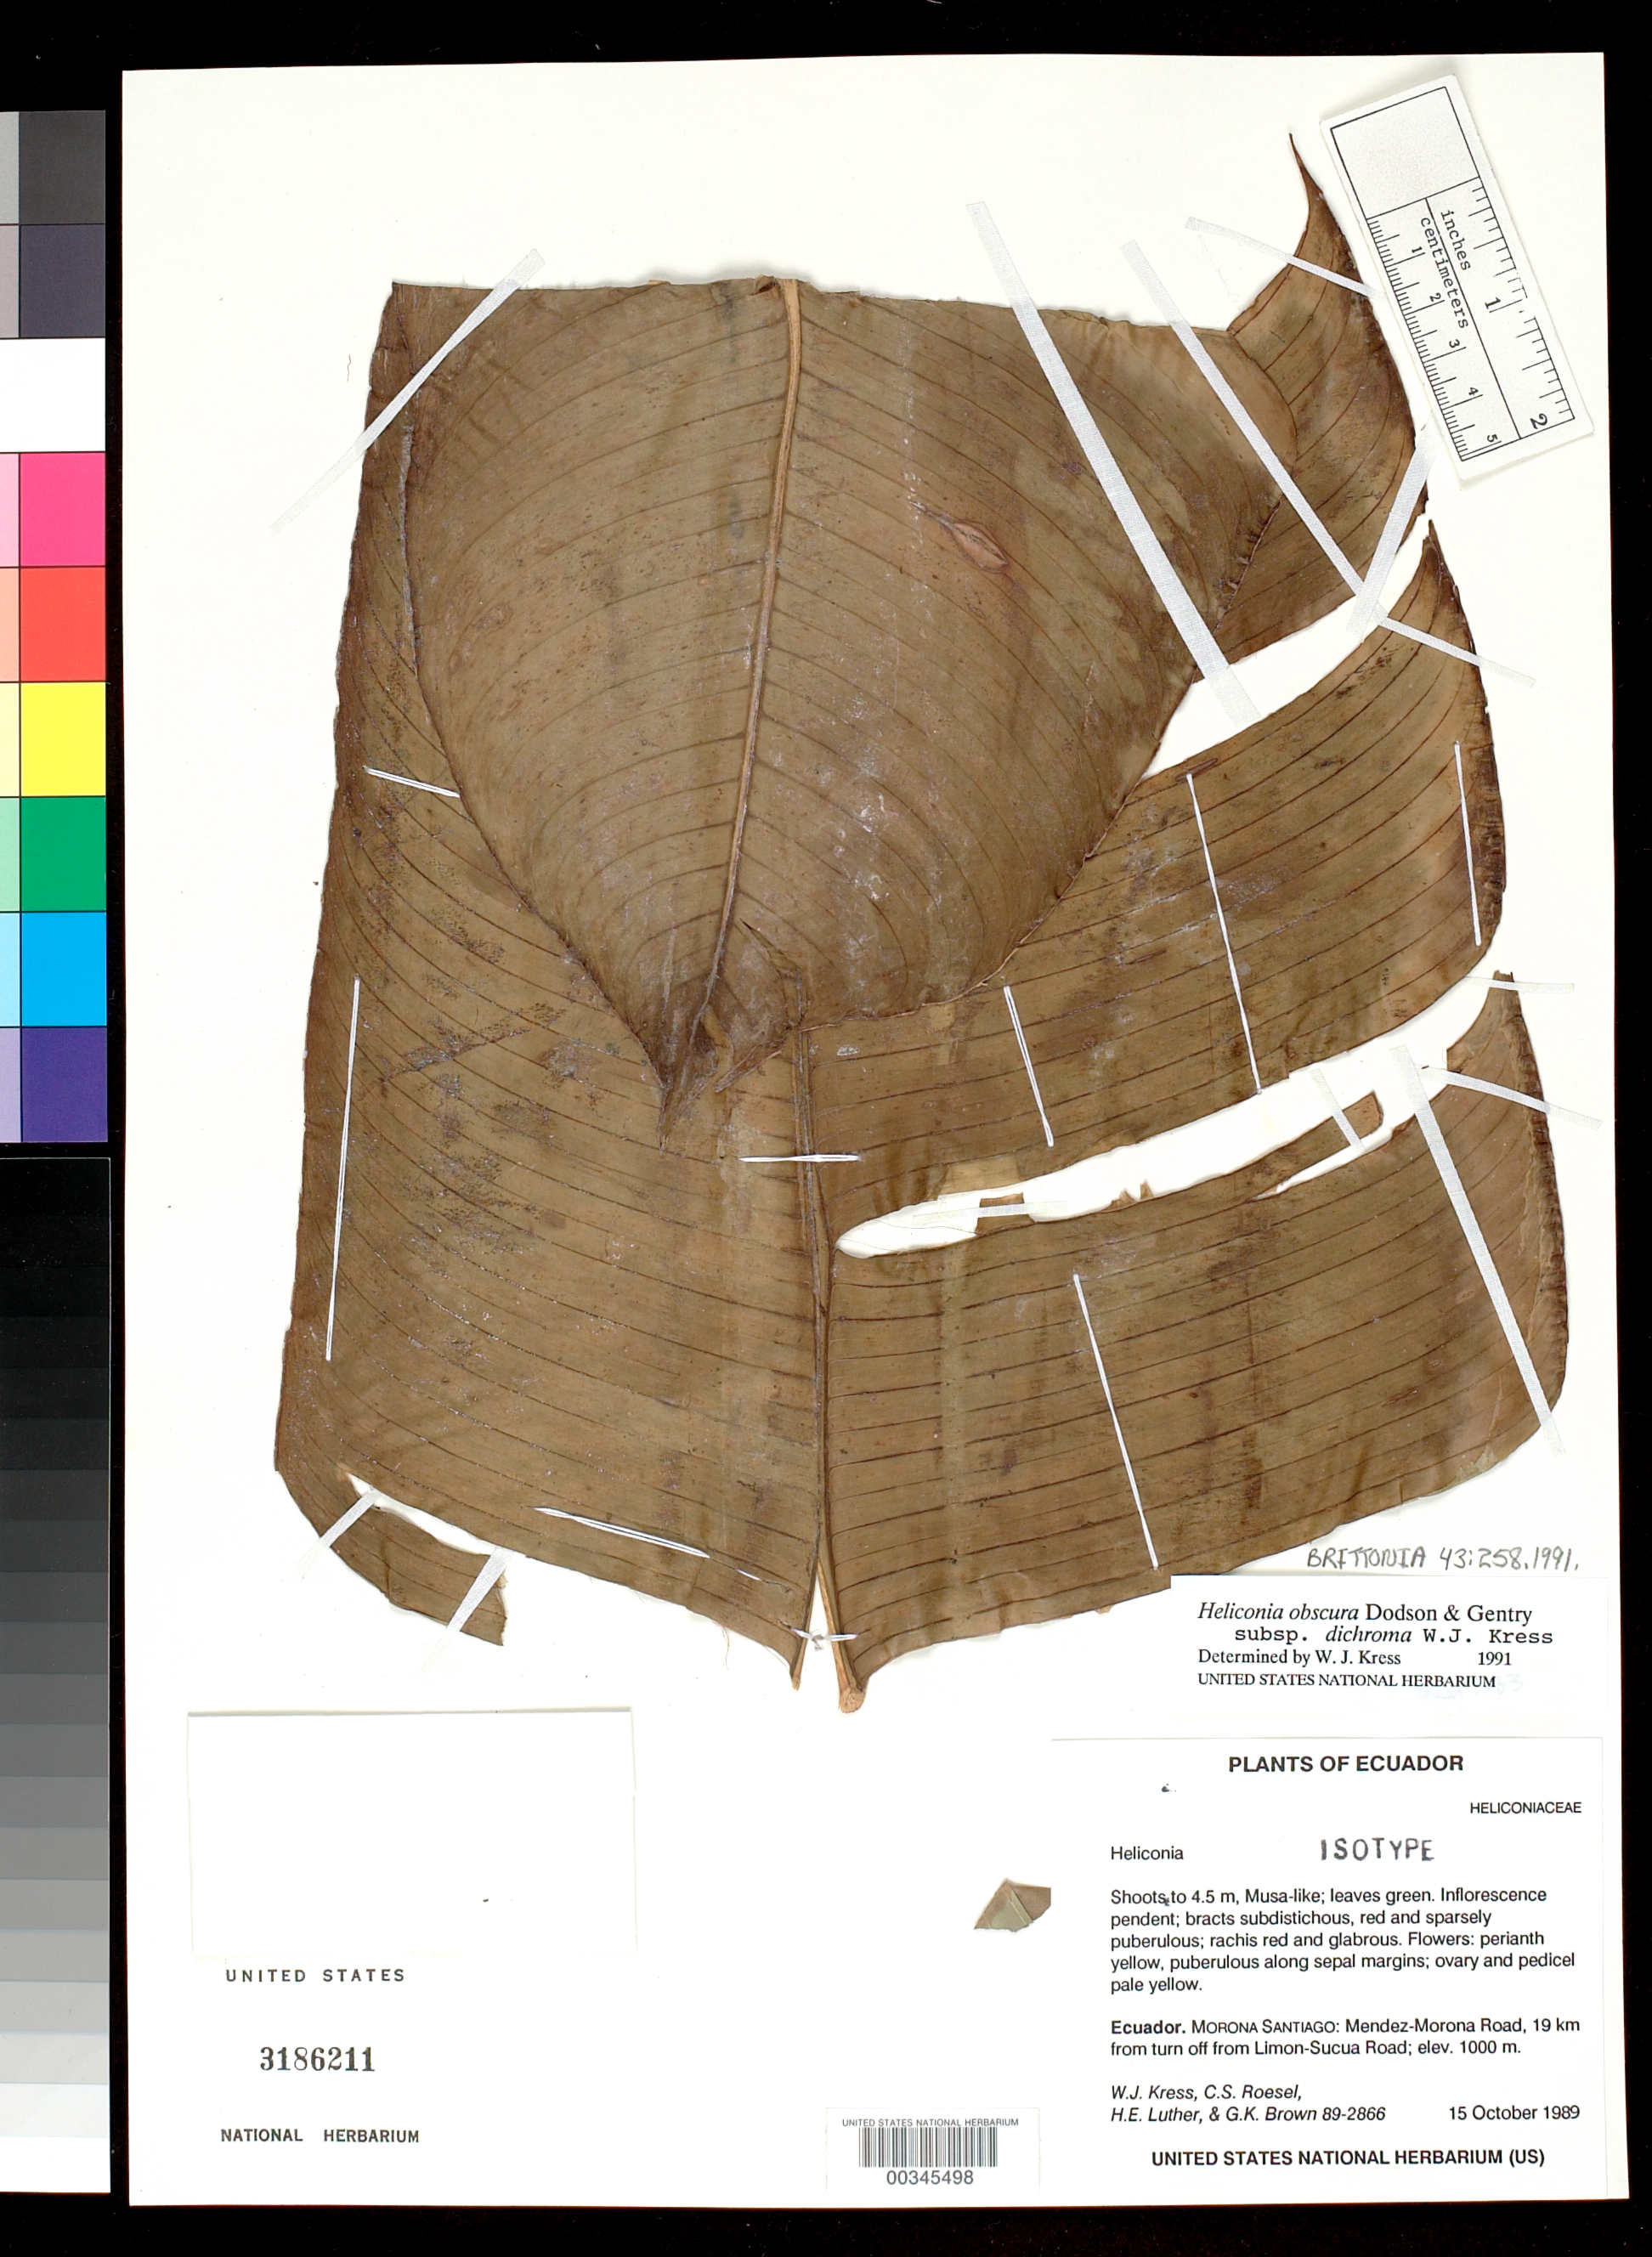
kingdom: Plantae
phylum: Tracheophyta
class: Liliopsida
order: Zingiberales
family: Heliconiaceae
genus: Heliconia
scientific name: Heliconia obscura subsp. dichroma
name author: W.J. Kress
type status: Isotype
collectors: W. J. Kress, C. S. Roesel, Harry E. Luther & G. K. Brown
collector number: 89-2866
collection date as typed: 15 Oct 1989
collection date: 1989-10-15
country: Ecuador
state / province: Morona-Santiago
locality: Mendez - Morona road, 19 km from turn of f from Limon - Sucua road.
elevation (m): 1000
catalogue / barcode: US 3186211